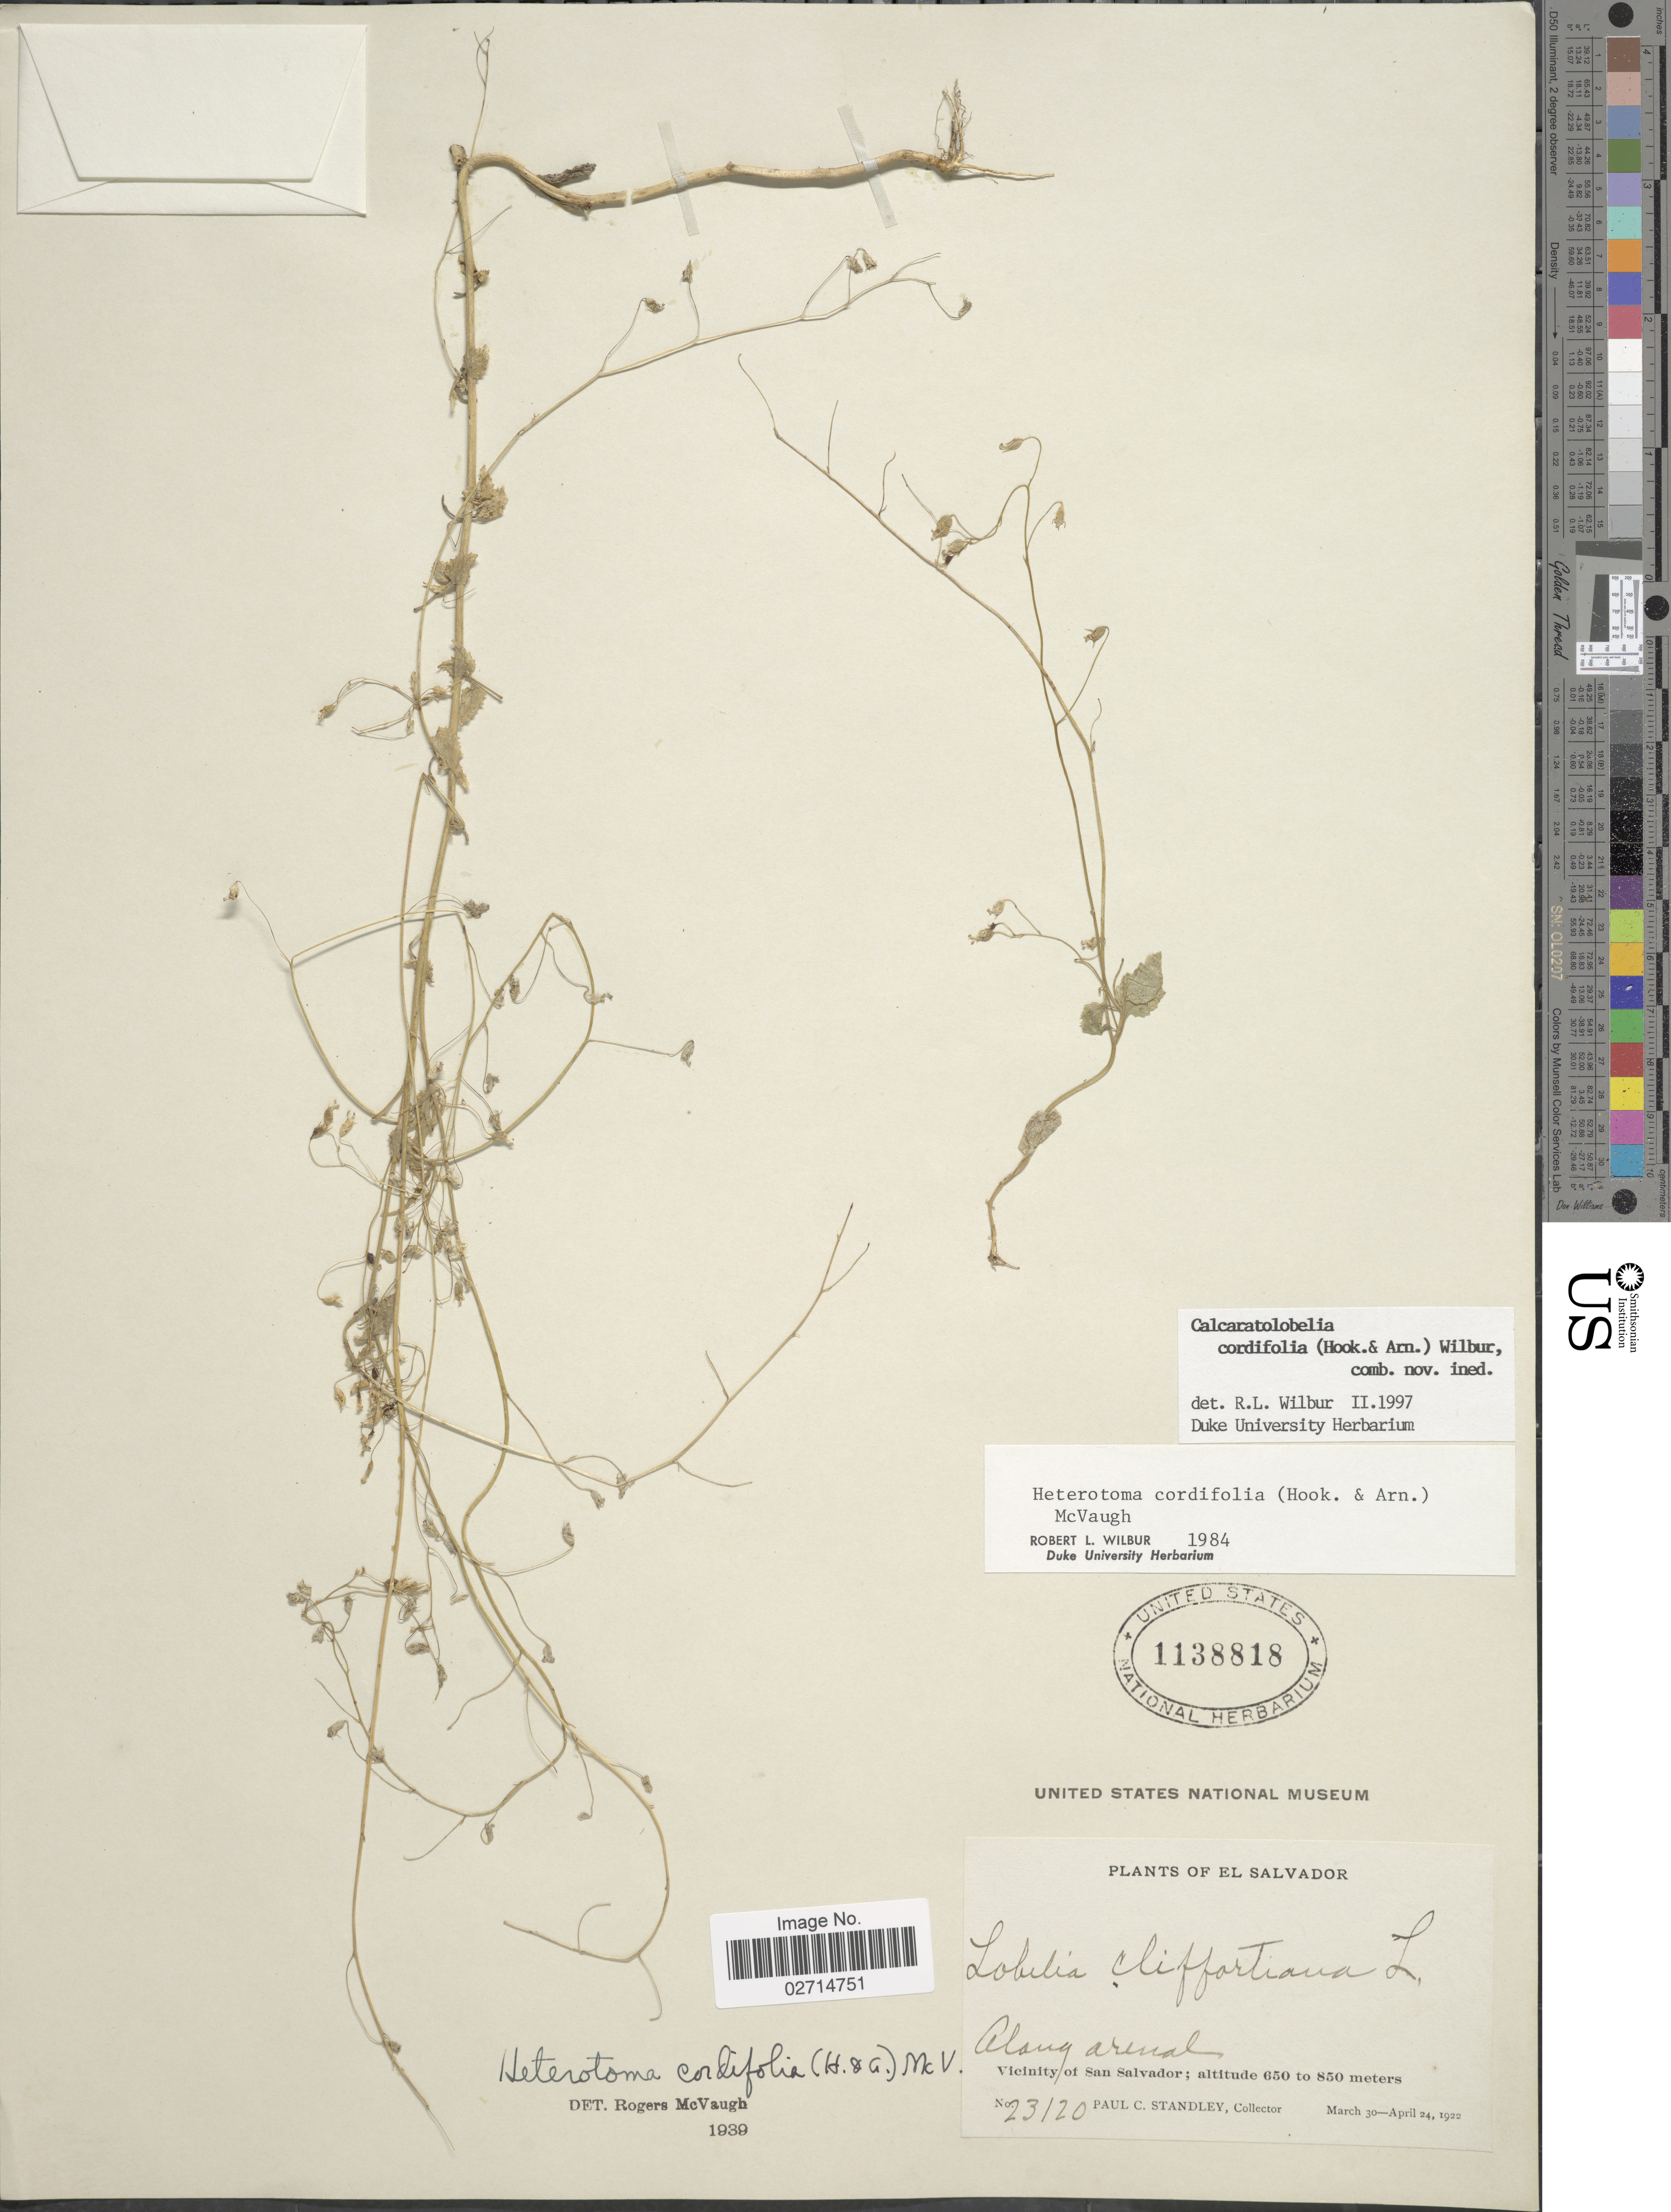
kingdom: Plantae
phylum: Tracheophyta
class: Magnoliopsida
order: Asterales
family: Campanulaceae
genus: Lobelia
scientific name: Lobelia cordifolia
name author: Hook. & Arn.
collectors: P. C. Standley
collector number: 23120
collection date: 1922-03-30/1922-04-24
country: El Salvador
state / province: San Salvador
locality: Along arenal. Vicinity of San Salvador.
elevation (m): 650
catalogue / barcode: US 1138818